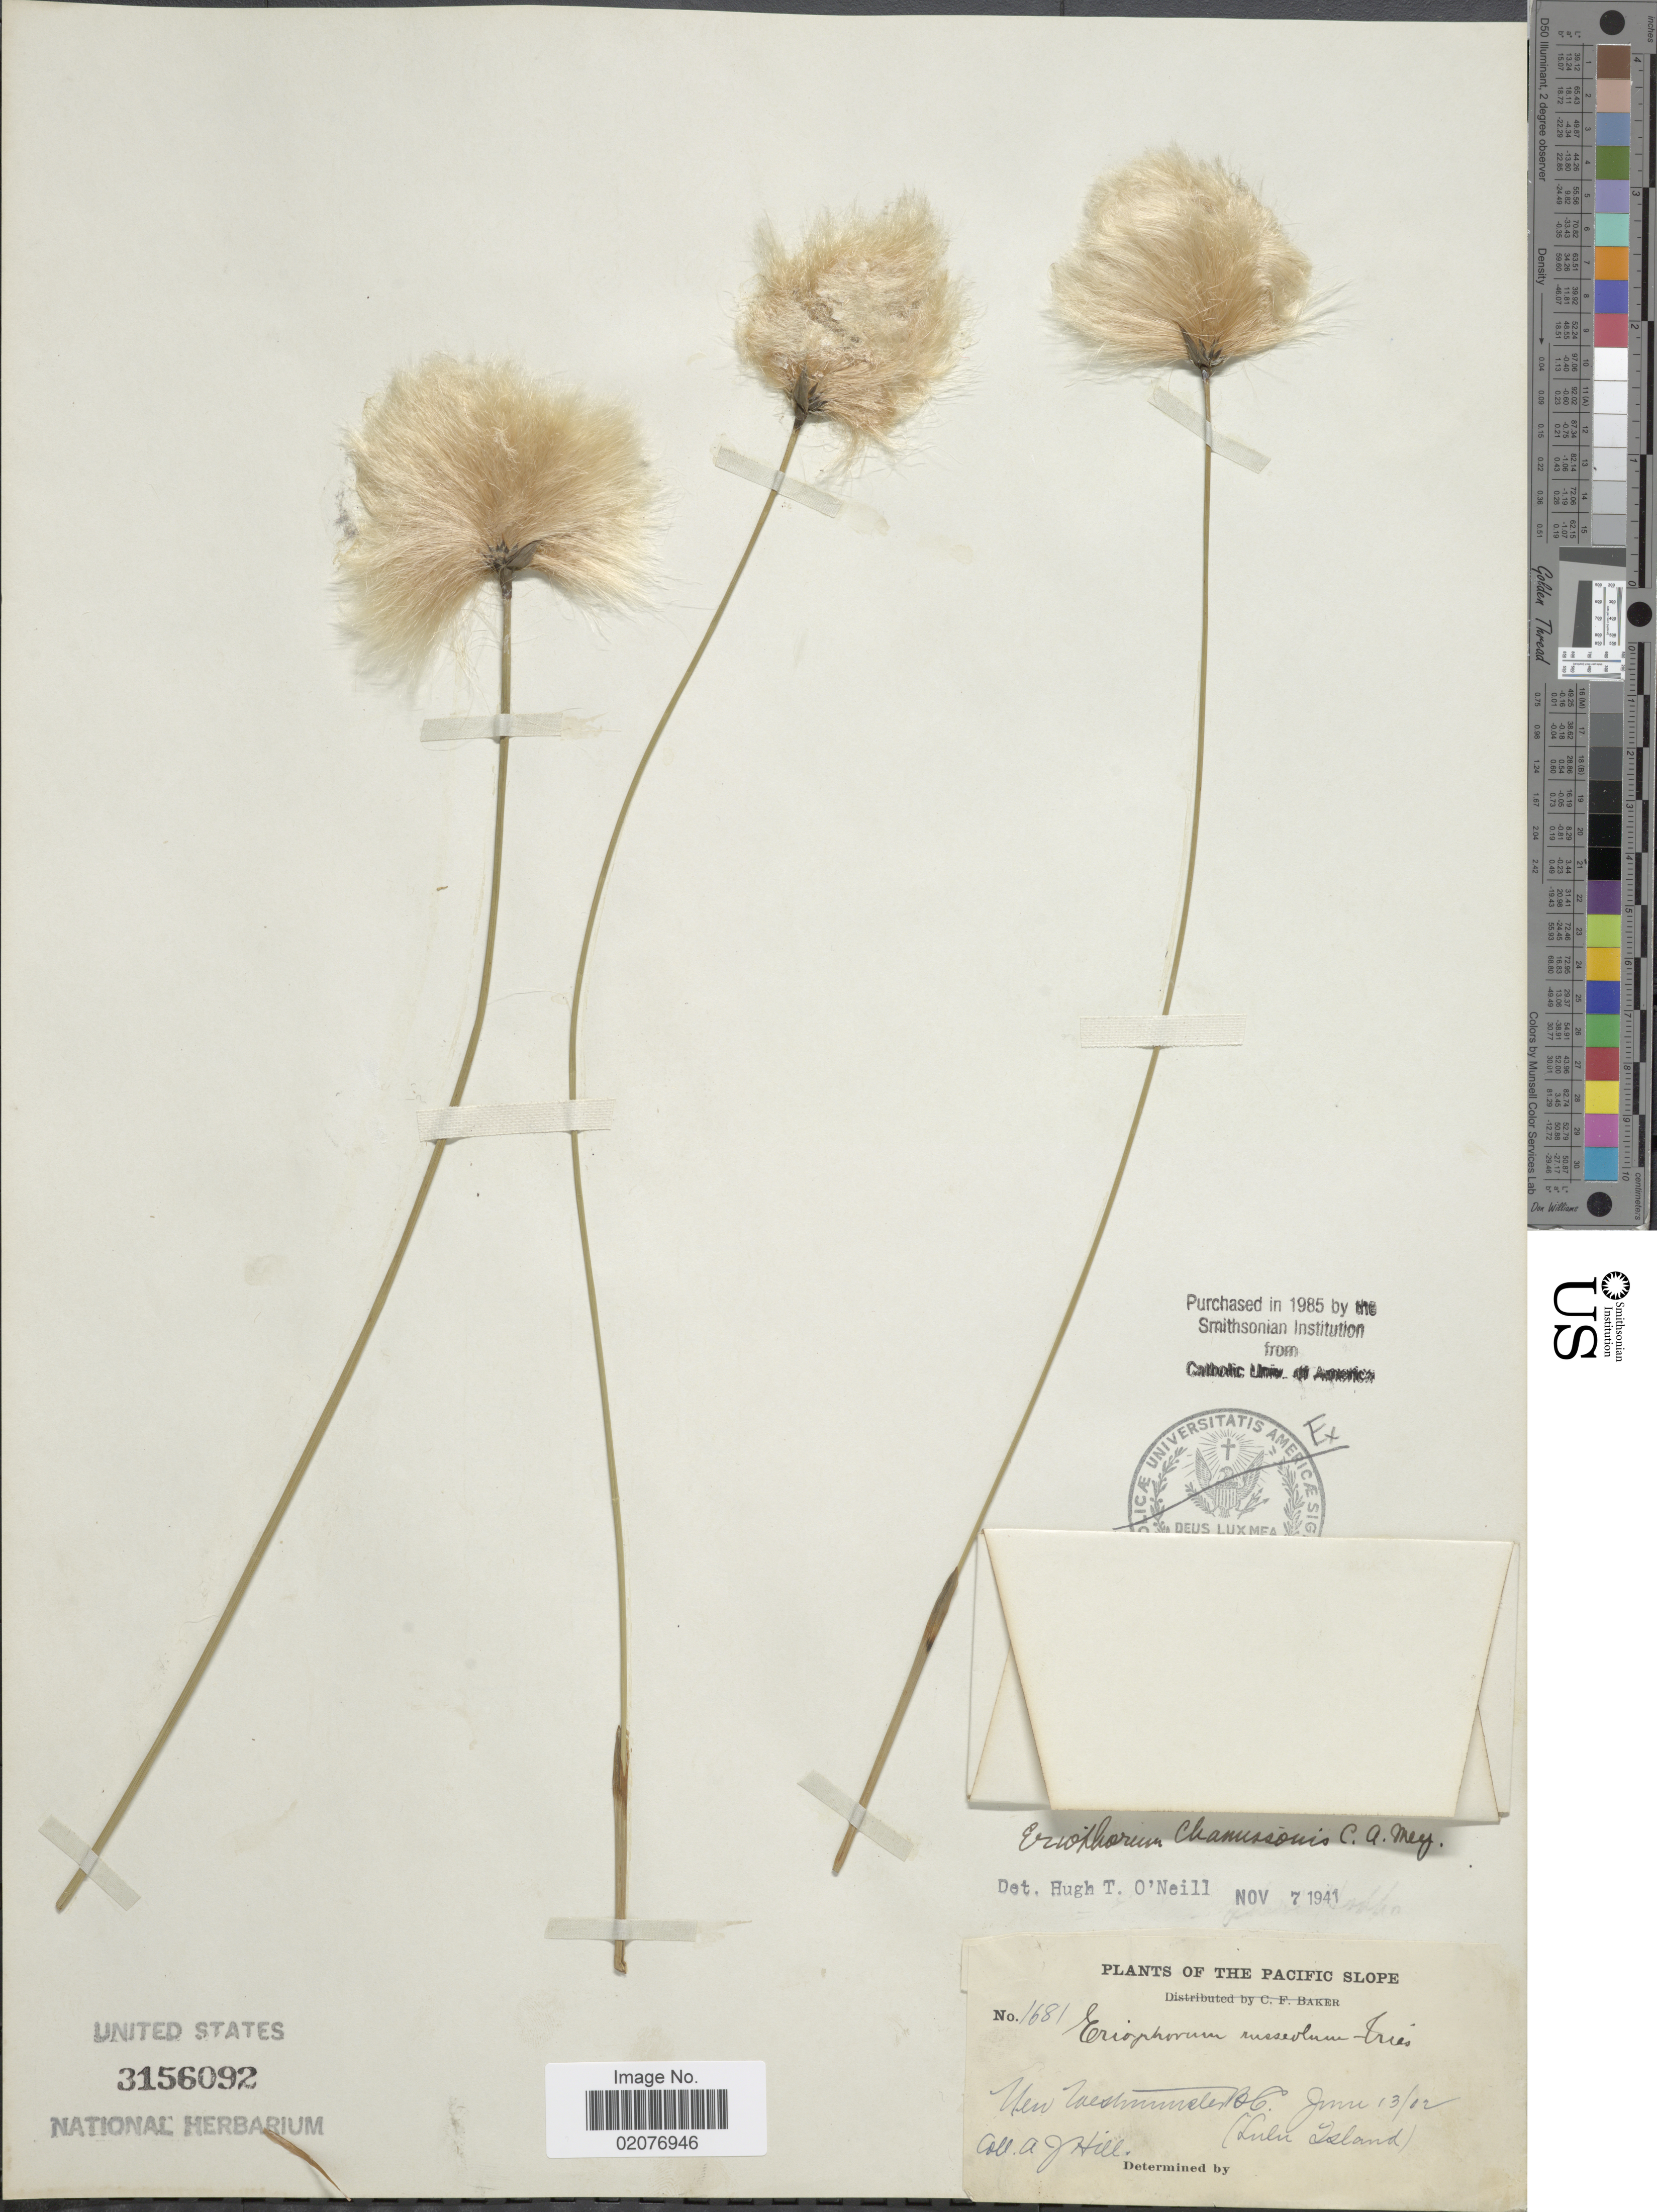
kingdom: Plantae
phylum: Tracheophyta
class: Liliopsida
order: Poales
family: Cyperaceae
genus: Eriophorum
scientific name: Eriophorum chamissonis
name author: C.A. Mey.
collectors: A. Hill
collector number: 1681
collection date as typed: Transcribed d/m/y: 13/6/12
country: Canada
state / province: British Columbia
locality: The Pacific Slope, New Westminster (Lulu Island).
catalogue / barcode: US 3156092